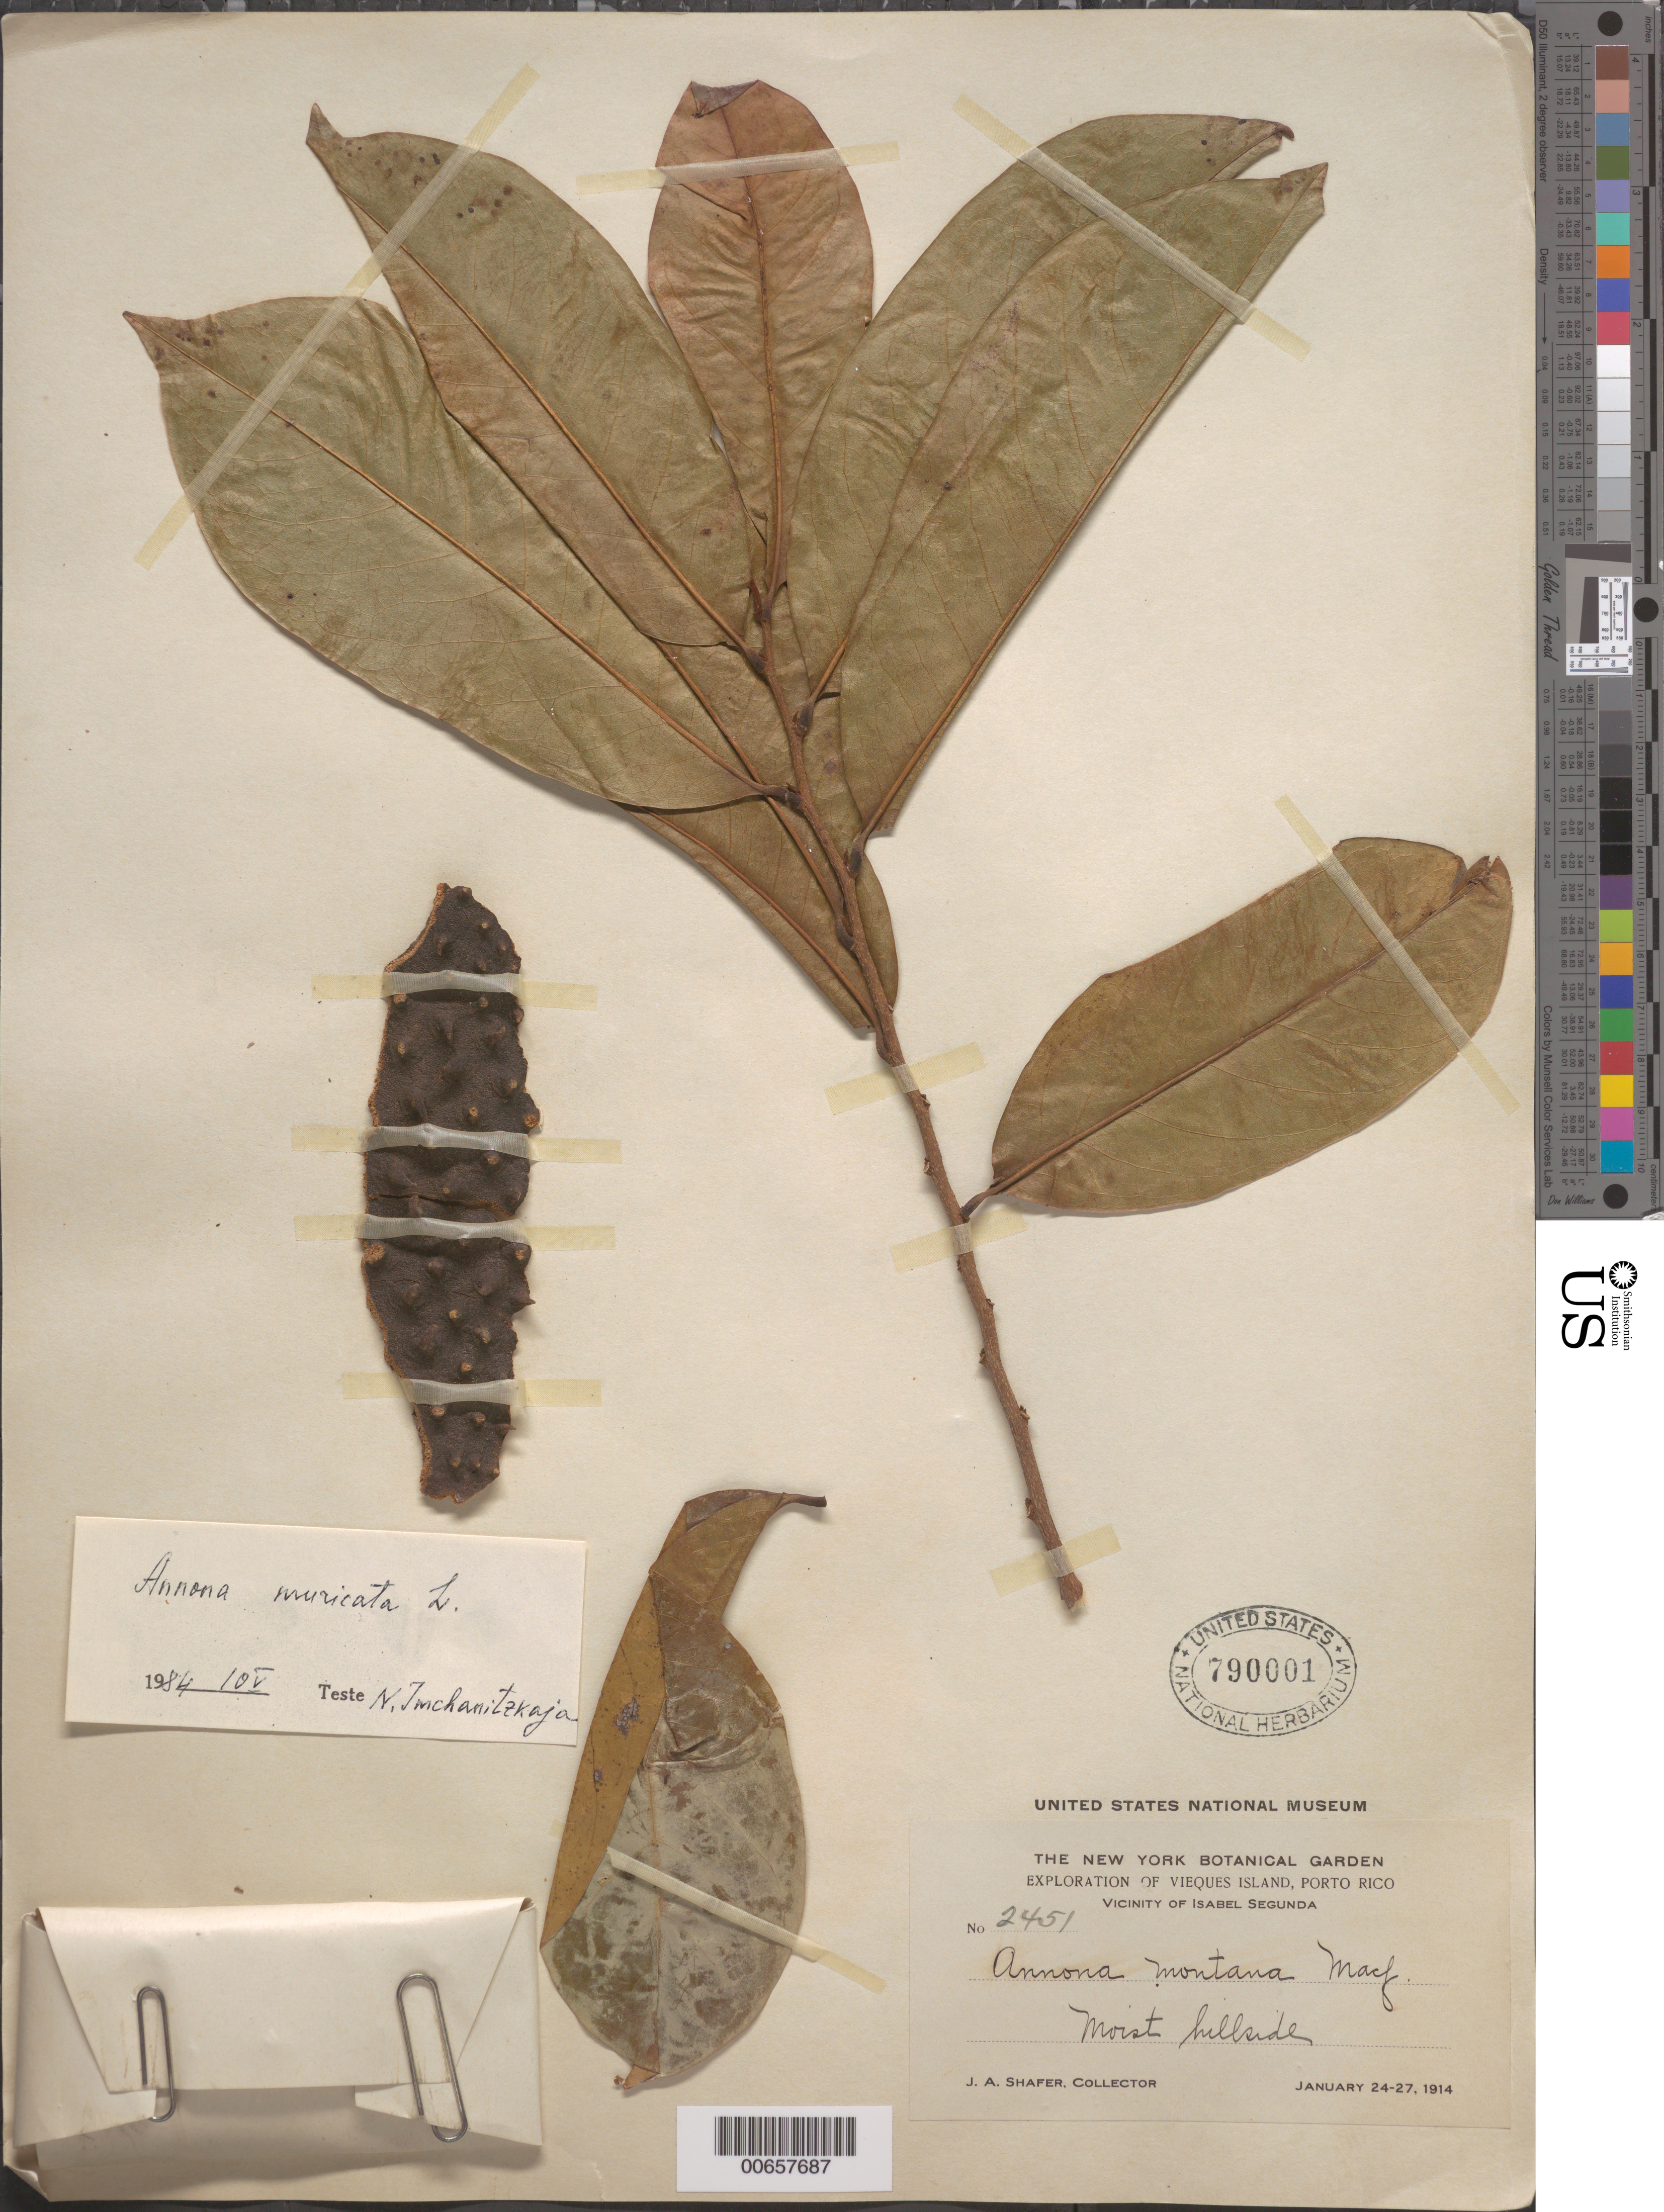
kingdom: Plantae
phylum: Tracheophyta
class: Magnoliopsida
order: Magnoliales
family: Annonaceae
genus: Annona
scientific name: Annona muricata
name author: L.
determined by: McChanitzkaja, N.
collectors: J. A. Shafer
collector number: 2451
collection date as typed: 24 Jan 1914 to 27 Jan 1914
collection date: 1914-01-24/1914-01-27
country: Puerto Rico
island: Vieques Island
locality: Isabel Segunda, vic of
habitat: Moist hillside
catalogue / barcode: US 790001